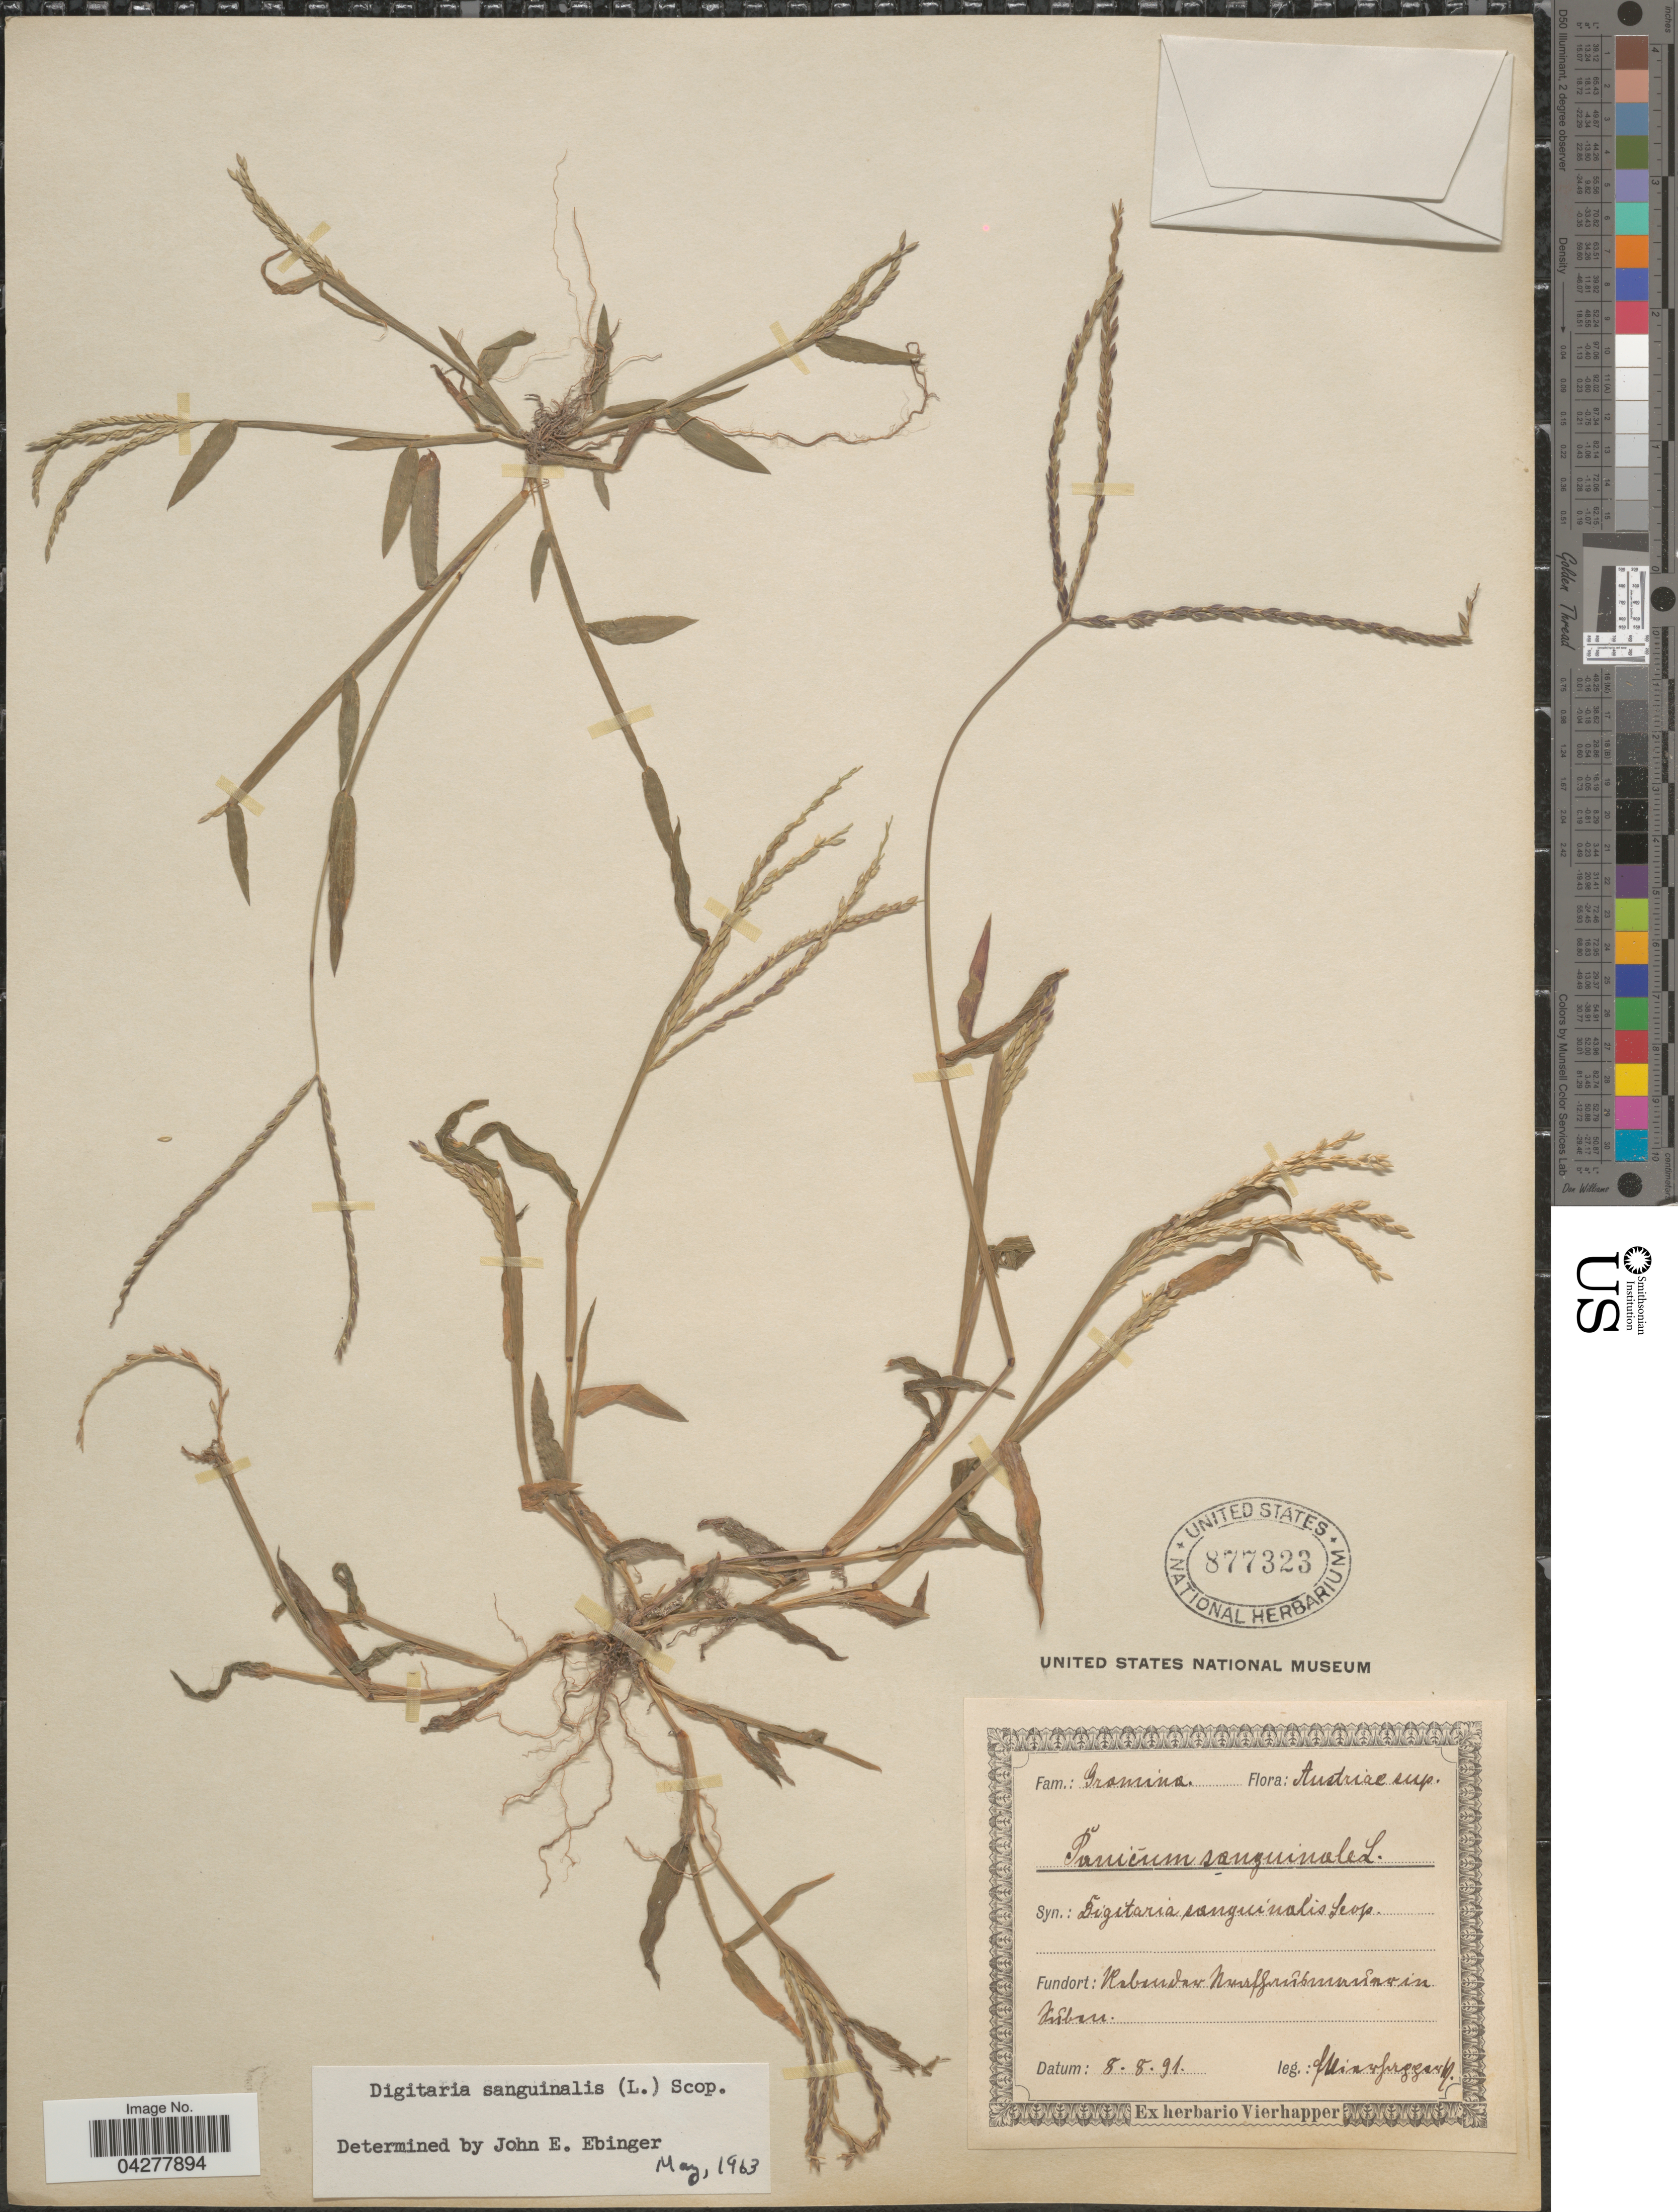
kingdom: Plantae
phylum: Tracheophyta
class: Liliopsida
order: Poales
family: Poaceae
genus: Digitaria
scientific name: Digitaria sanguinalis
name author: (L.) Scop.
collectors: F. Vierhapper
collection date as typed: Transcribed d/m/y: 8/8/91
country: Austria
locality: Austriae sup. [illegible text].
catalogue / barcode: US 877323